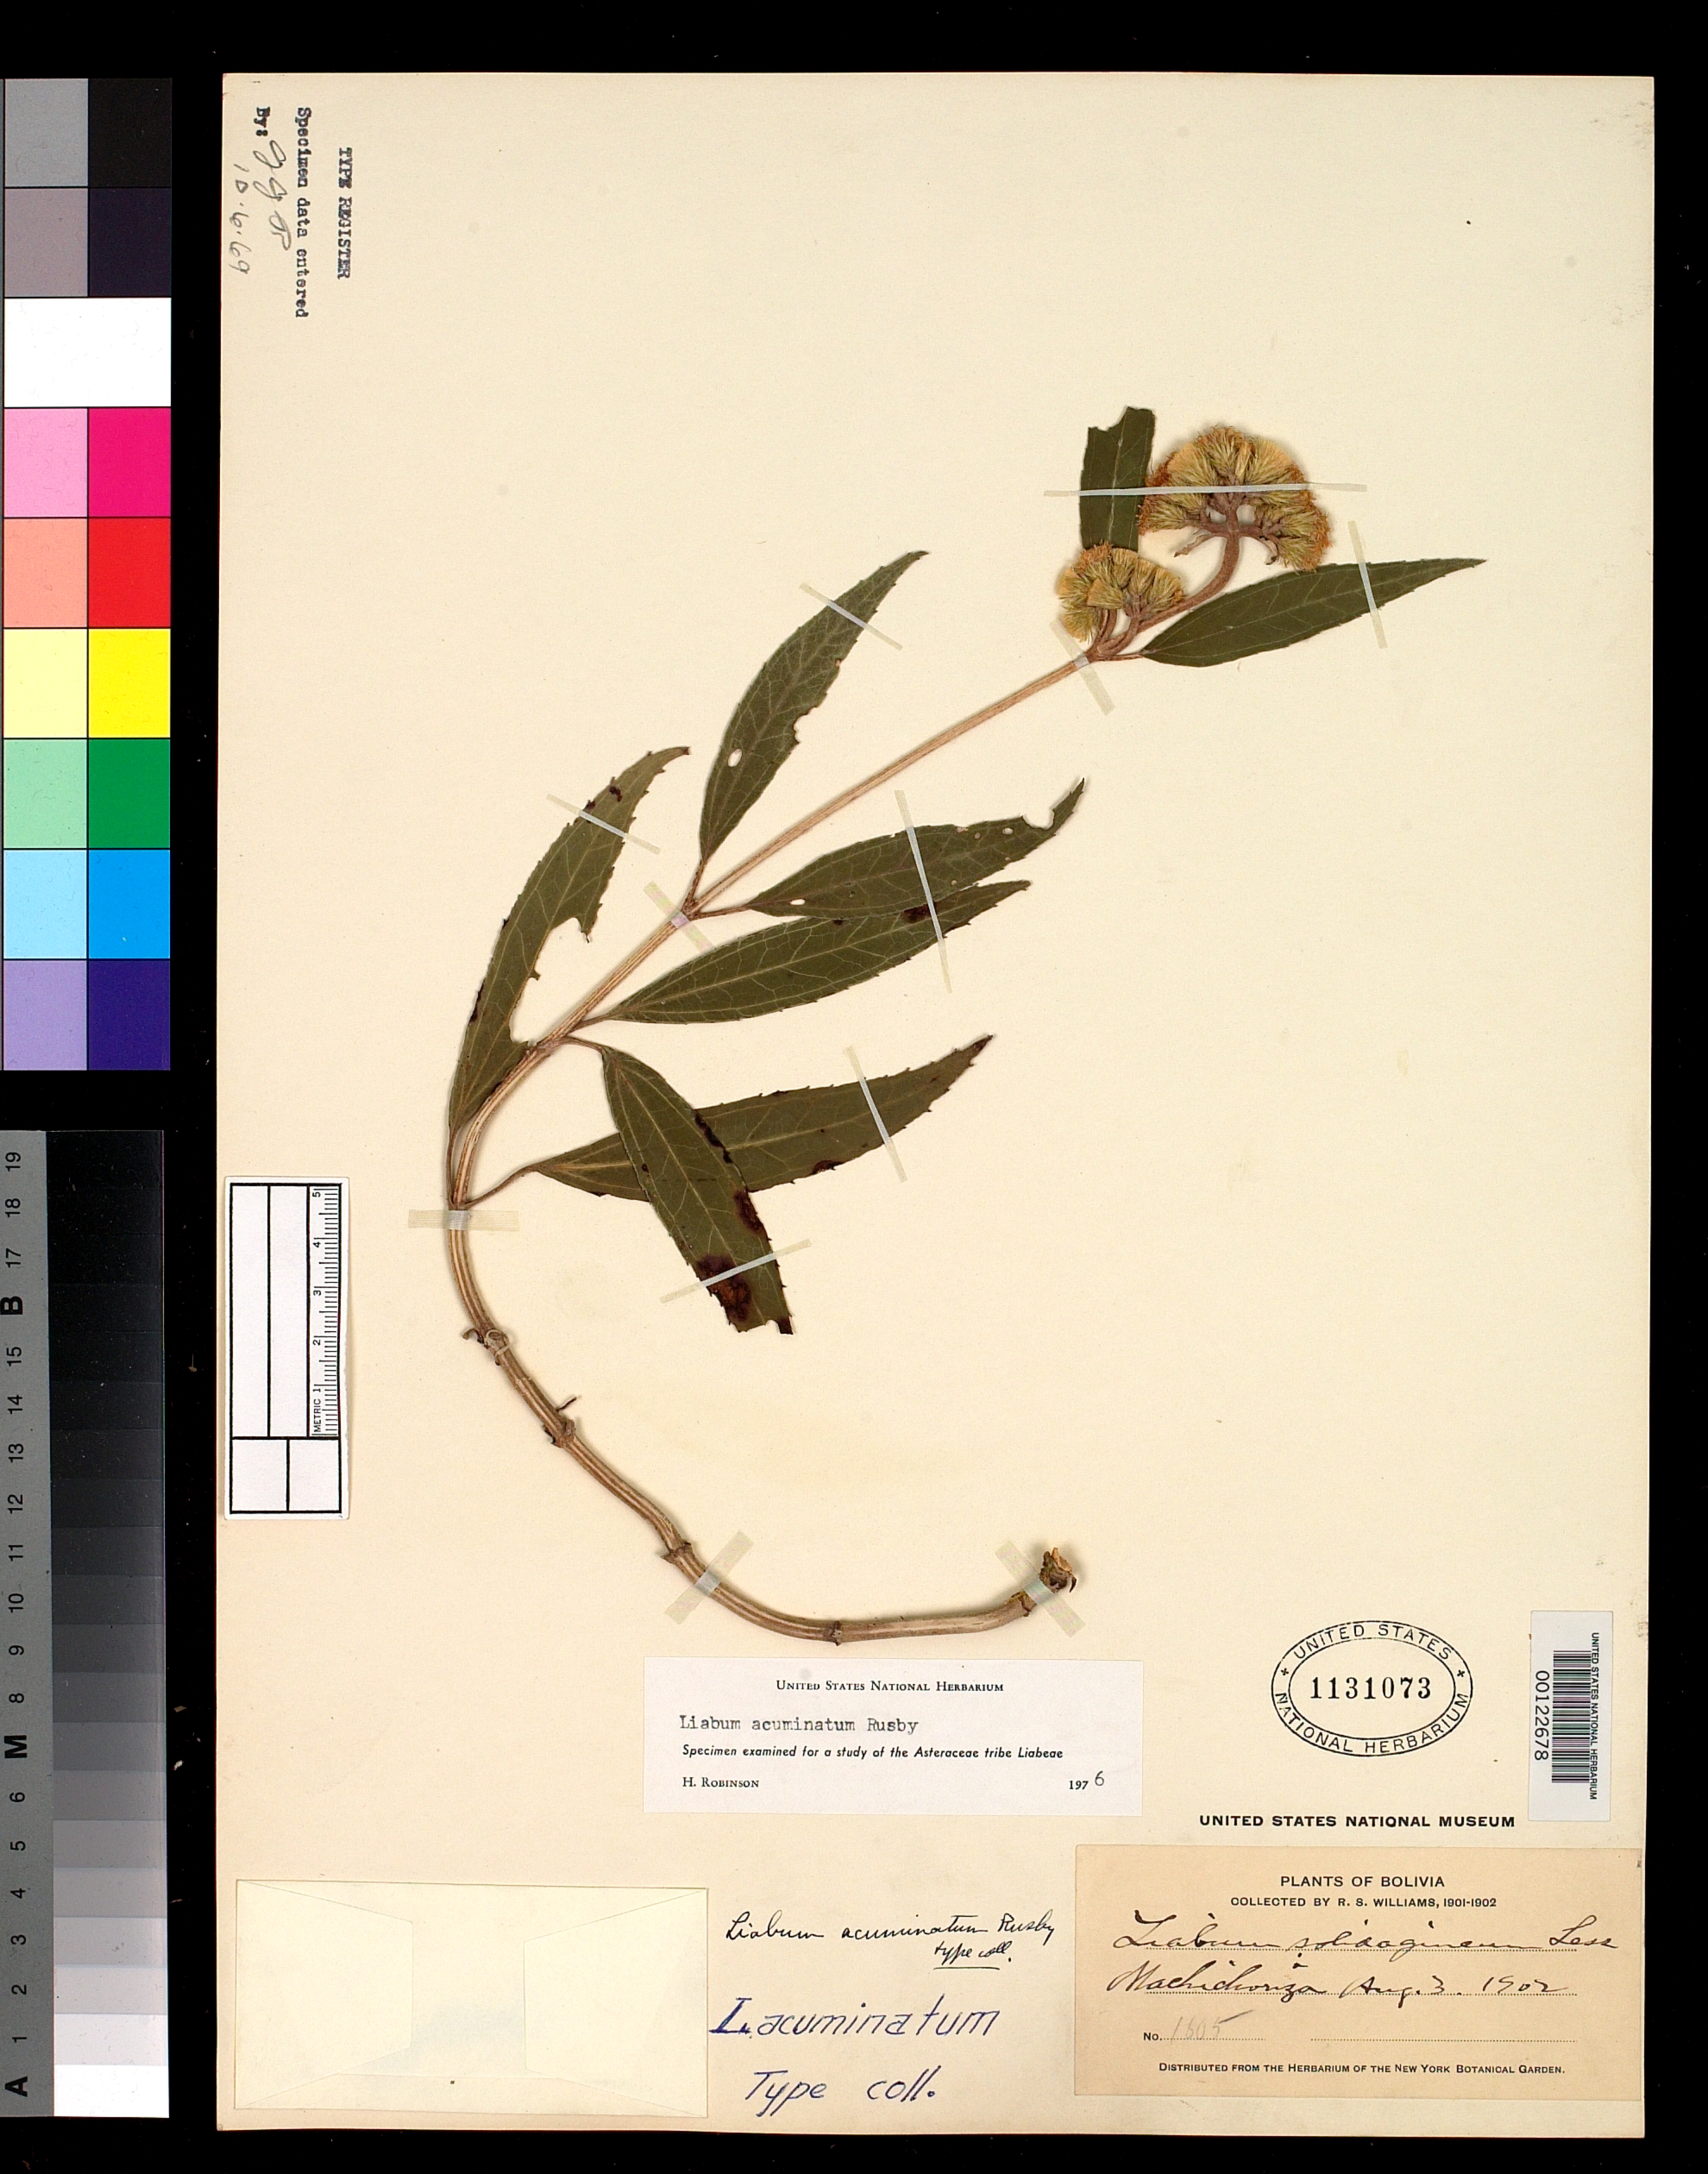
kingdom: Plantae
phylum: Tracheophyta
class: Magnoliopsida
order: Asterales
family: Asteraceae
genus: Liabum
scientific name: Liabum acuminatum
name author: Rusby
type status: Isotype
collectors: R. S. Williams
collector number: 1605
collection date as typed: Aug. 3, 1902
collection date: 1902-08-03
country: Bolivia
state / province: La Paz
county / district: Franz Tamayo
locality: Machichorisa (near Aten)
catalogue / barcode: US 1131073